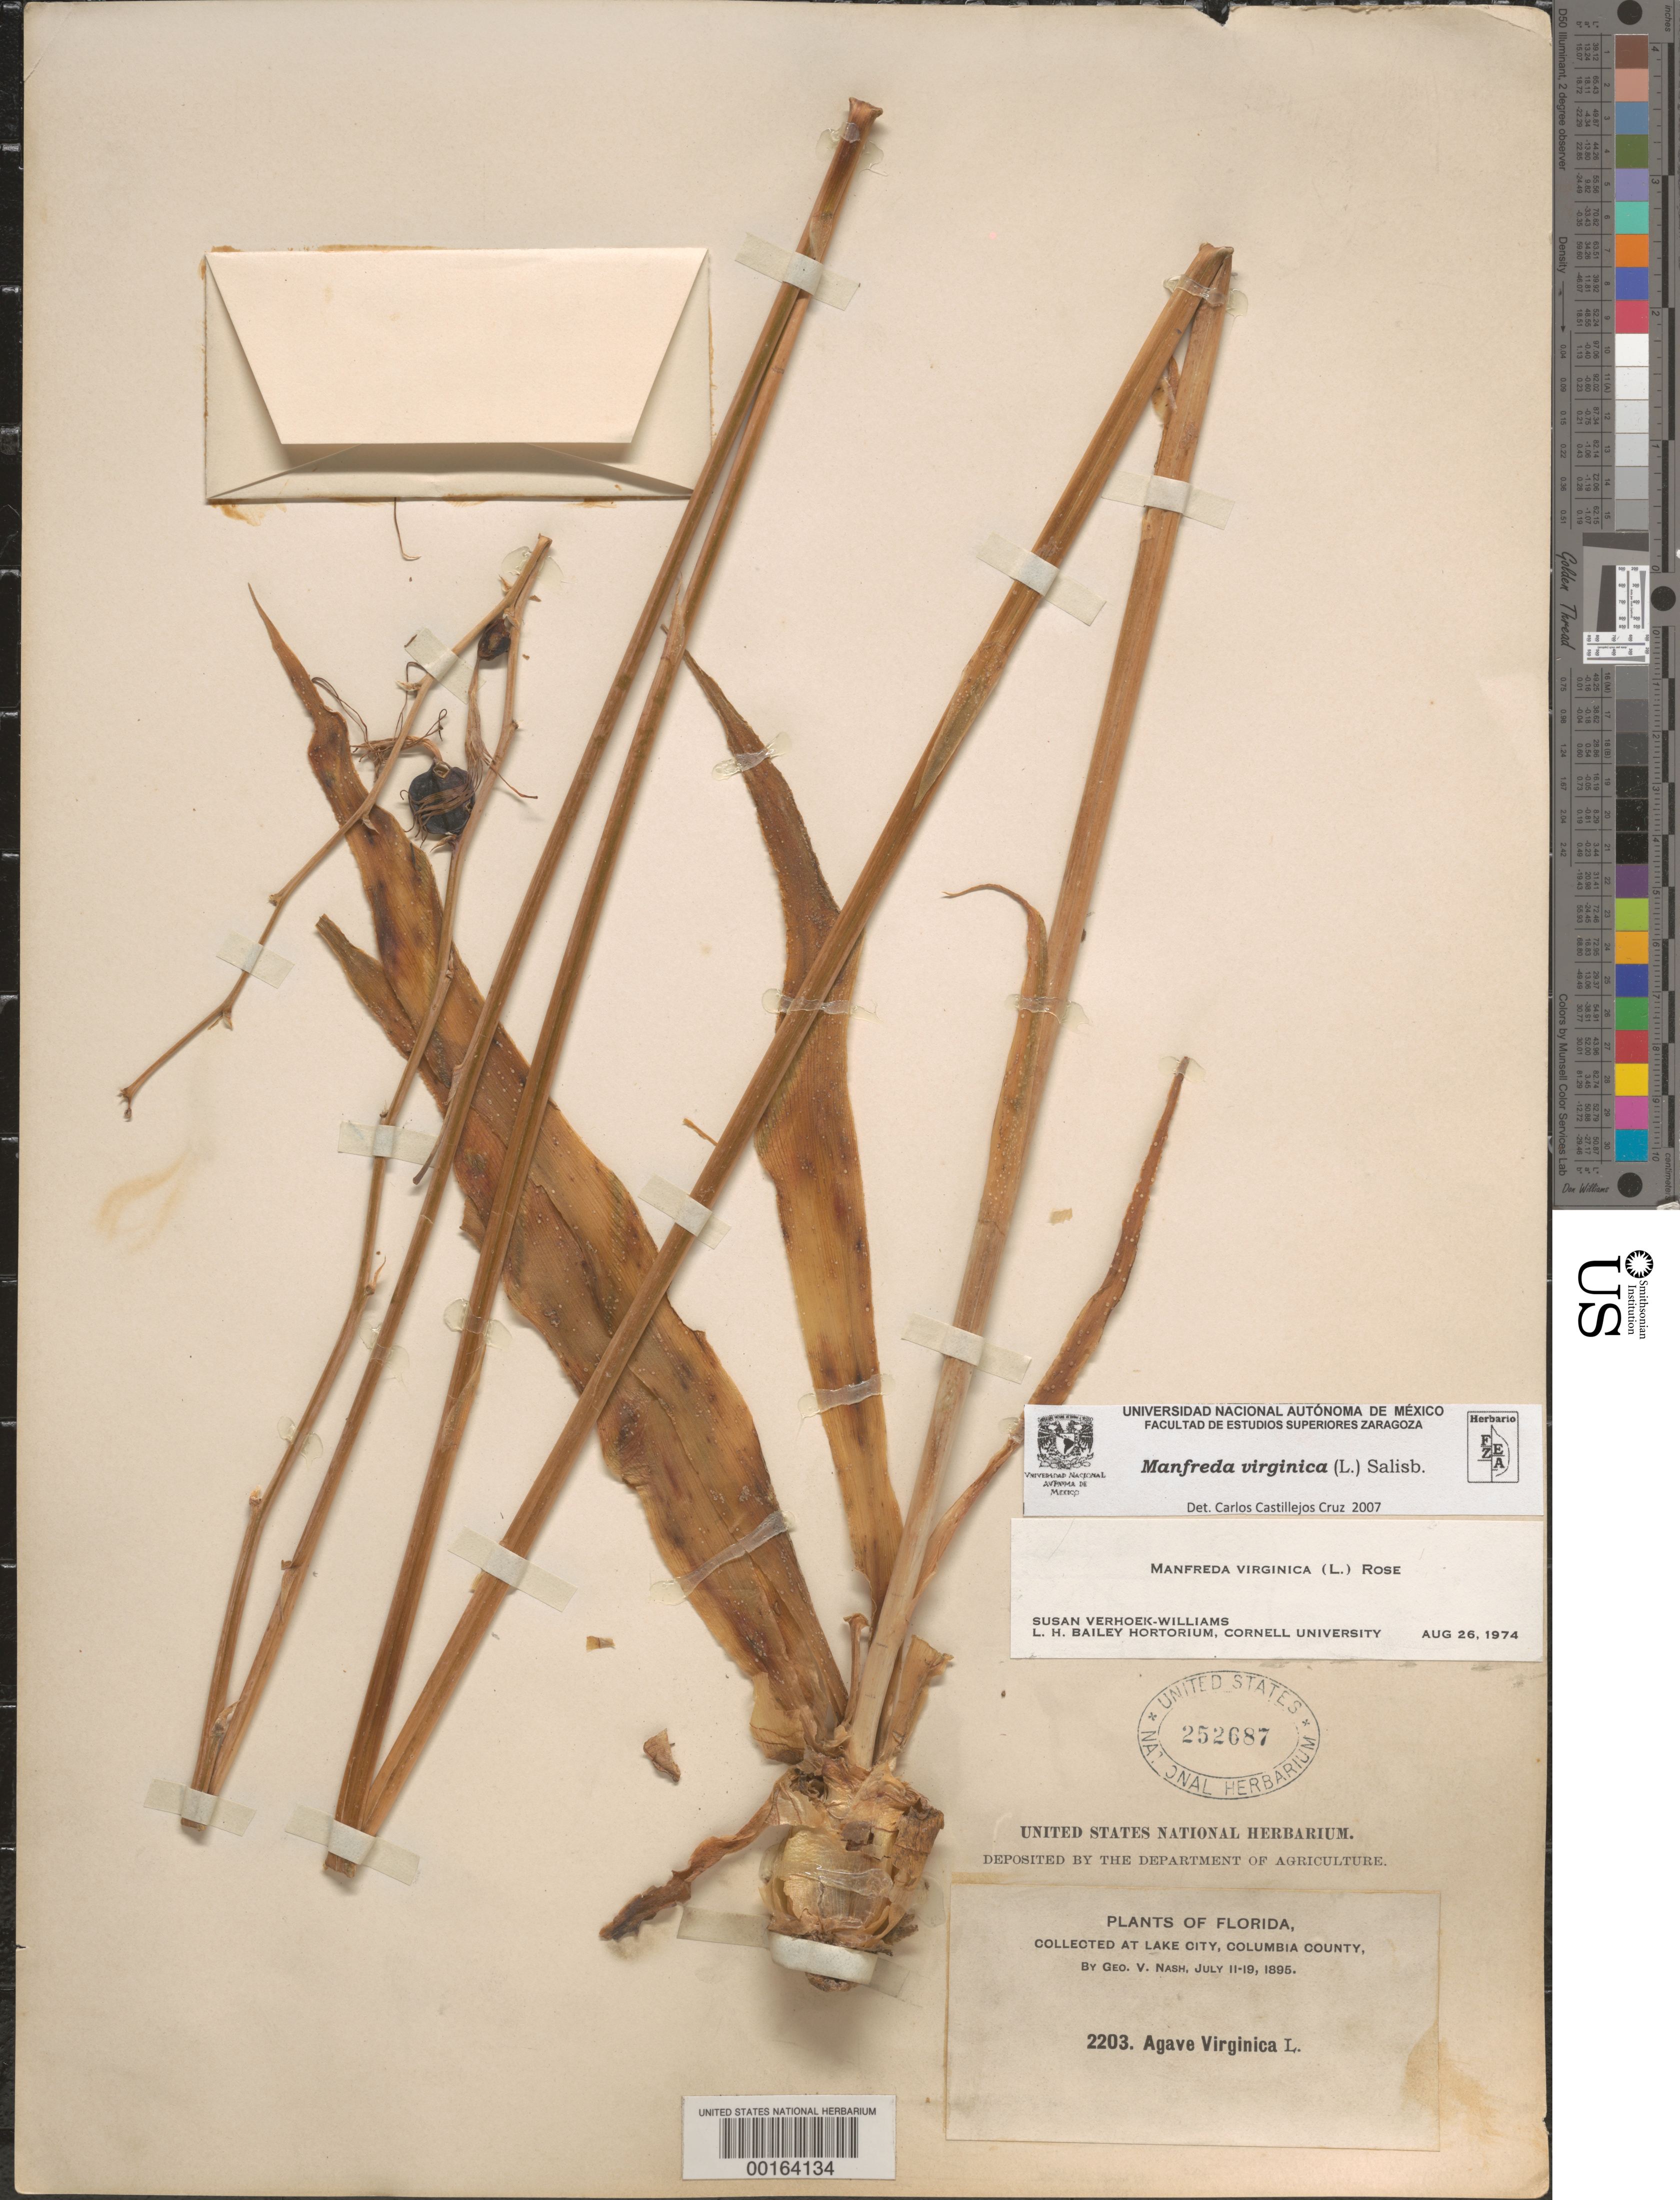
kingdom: Plantae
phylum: Tracheophyta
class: Liliopsida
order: Asparagales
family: Asparagaceae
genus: Manfreda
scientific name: Manfreda virginica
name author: (L.) Salisb. ex Rose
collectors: G. V. Nash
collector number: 2203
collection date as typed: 11 Jul 1895 to 19 Jul 1895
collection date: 1895-07-11/1895-07-19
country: United States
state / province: Florida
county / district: Columbia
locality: Lake city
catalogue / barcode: US 252687